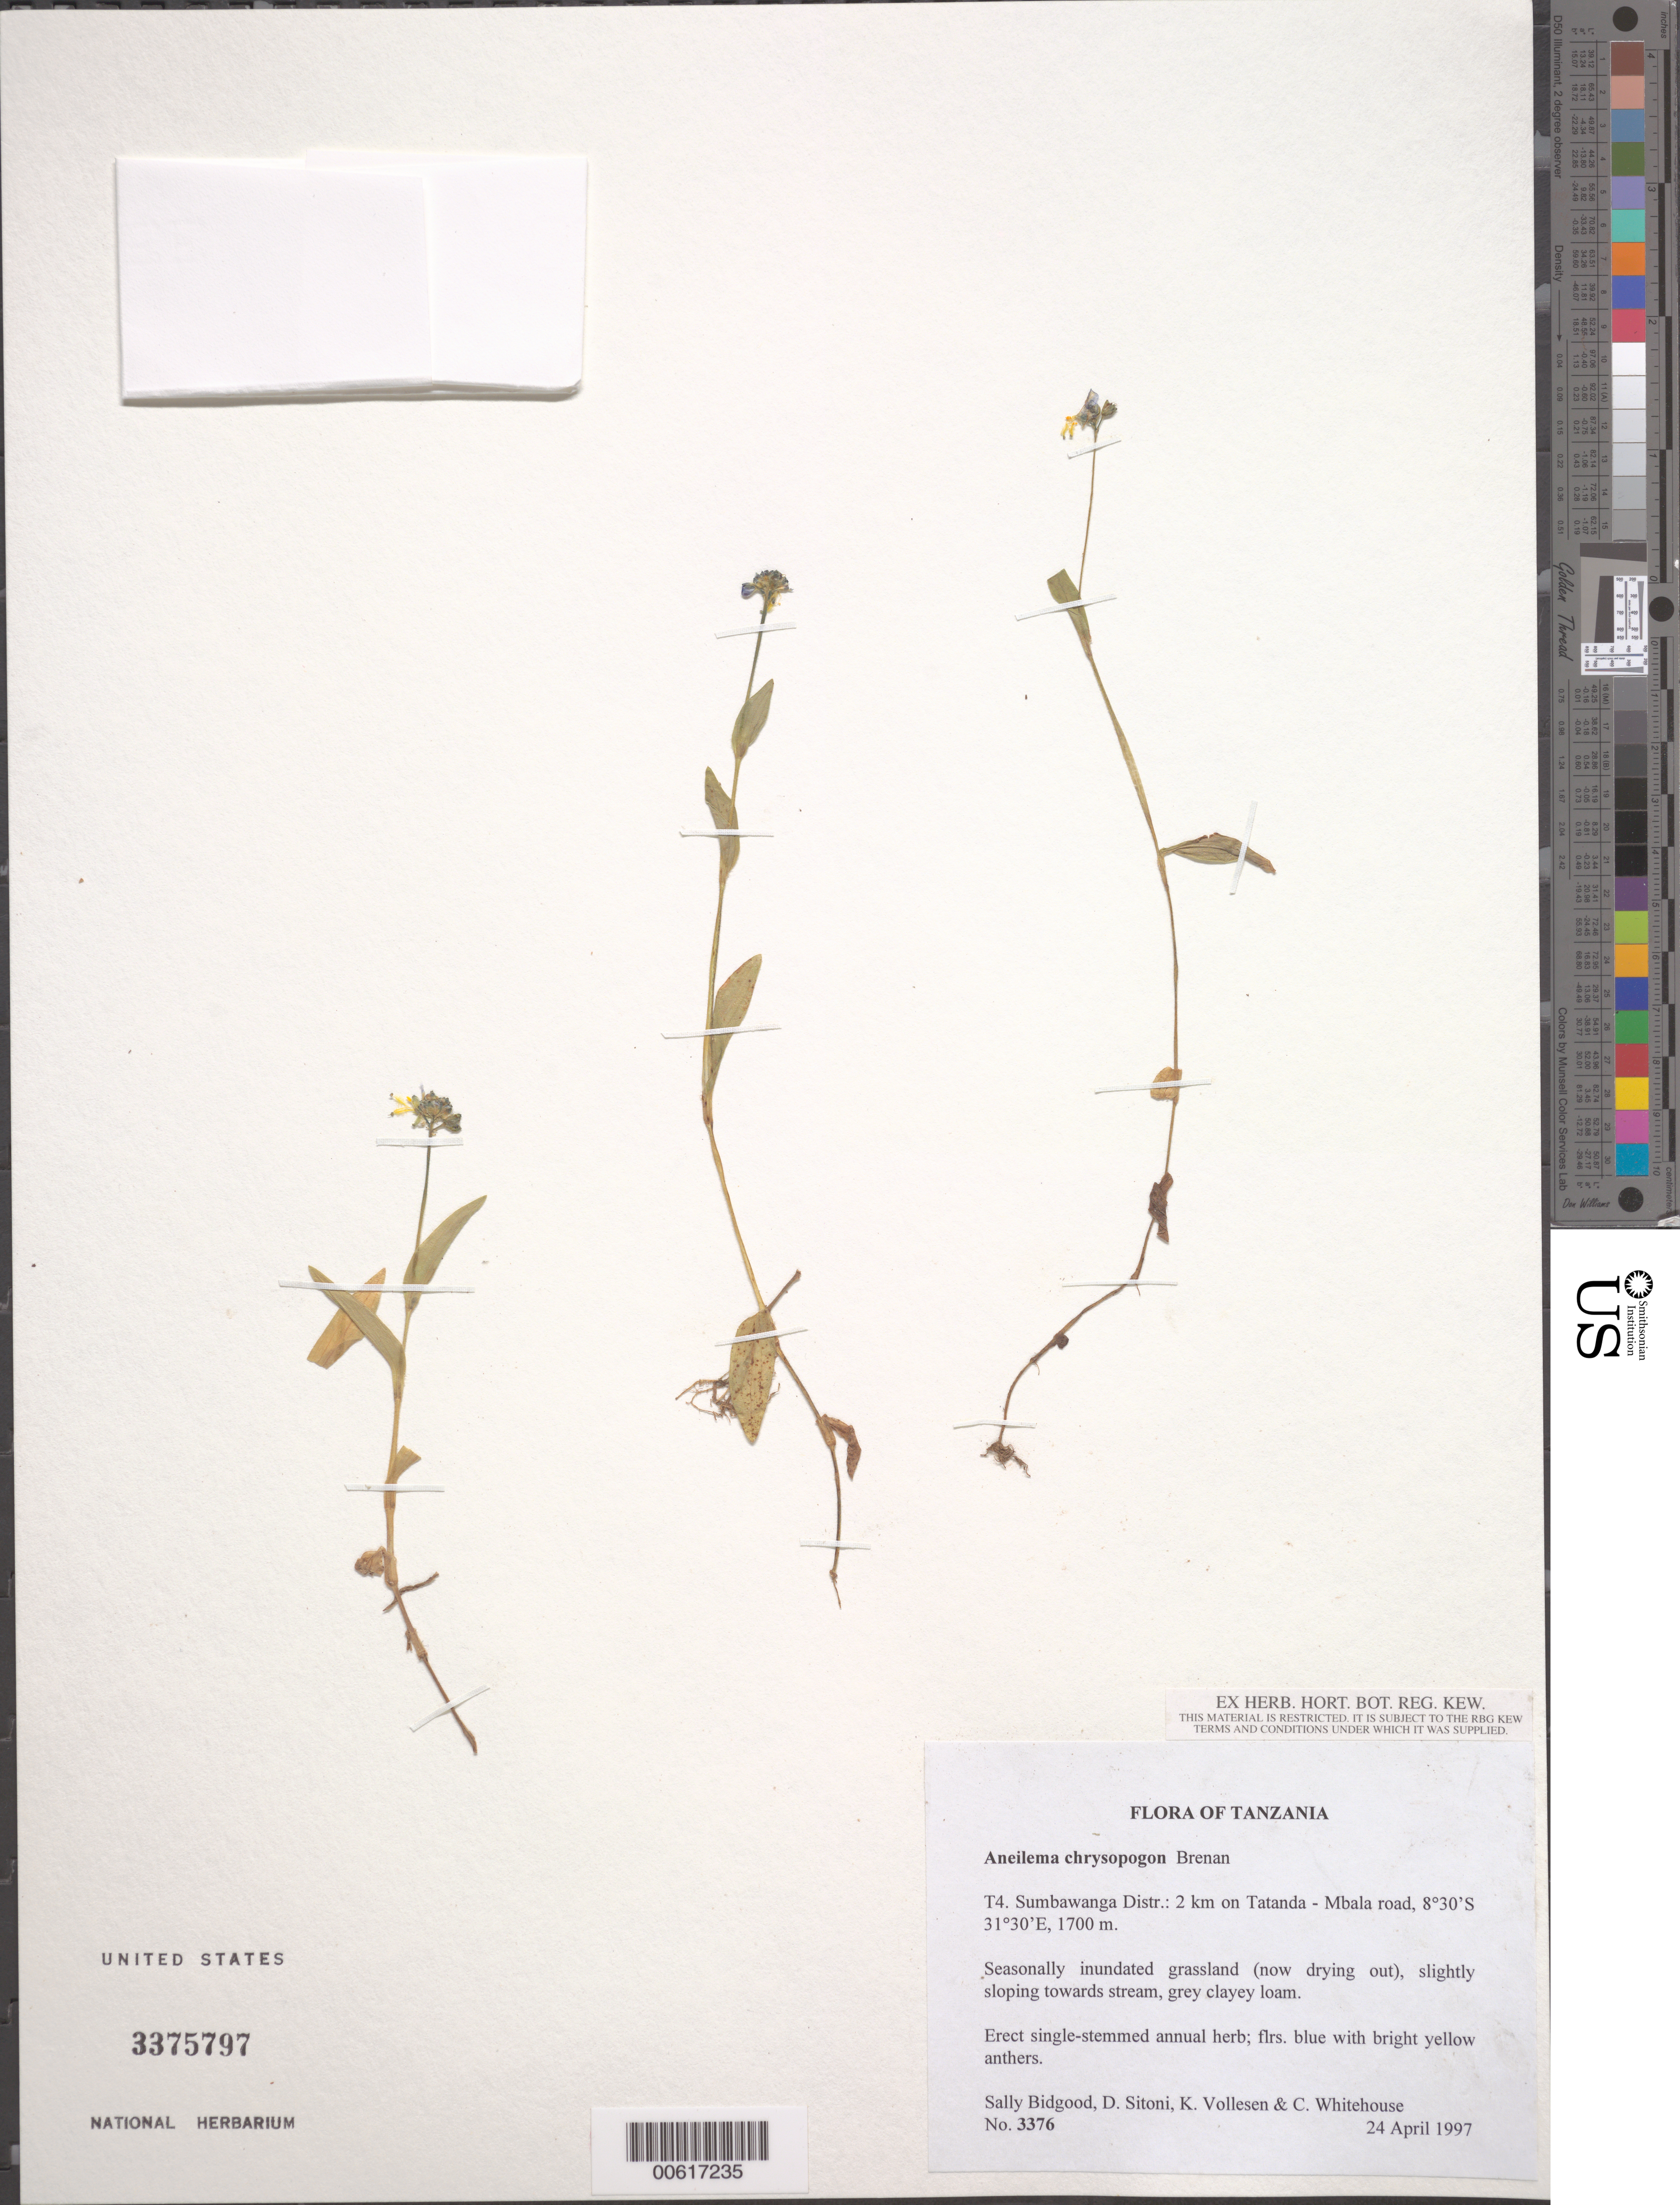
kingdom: Plantae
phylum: Tracheophyta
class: Liliopsida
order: Commelinales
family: Commelinaceae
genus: Aneilema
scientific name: Aneilema chrysopogon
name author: Brenan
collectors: G. Bidgood, D. Sitoni, K. Vollesen & C. Whitehouse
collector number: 3376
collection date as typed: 24 Apr 1997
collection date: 1997-04-24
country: Tanzania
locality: T4 sumbawanga dist., tatanda - mbala road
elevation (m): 1700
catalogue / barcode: US 3375797